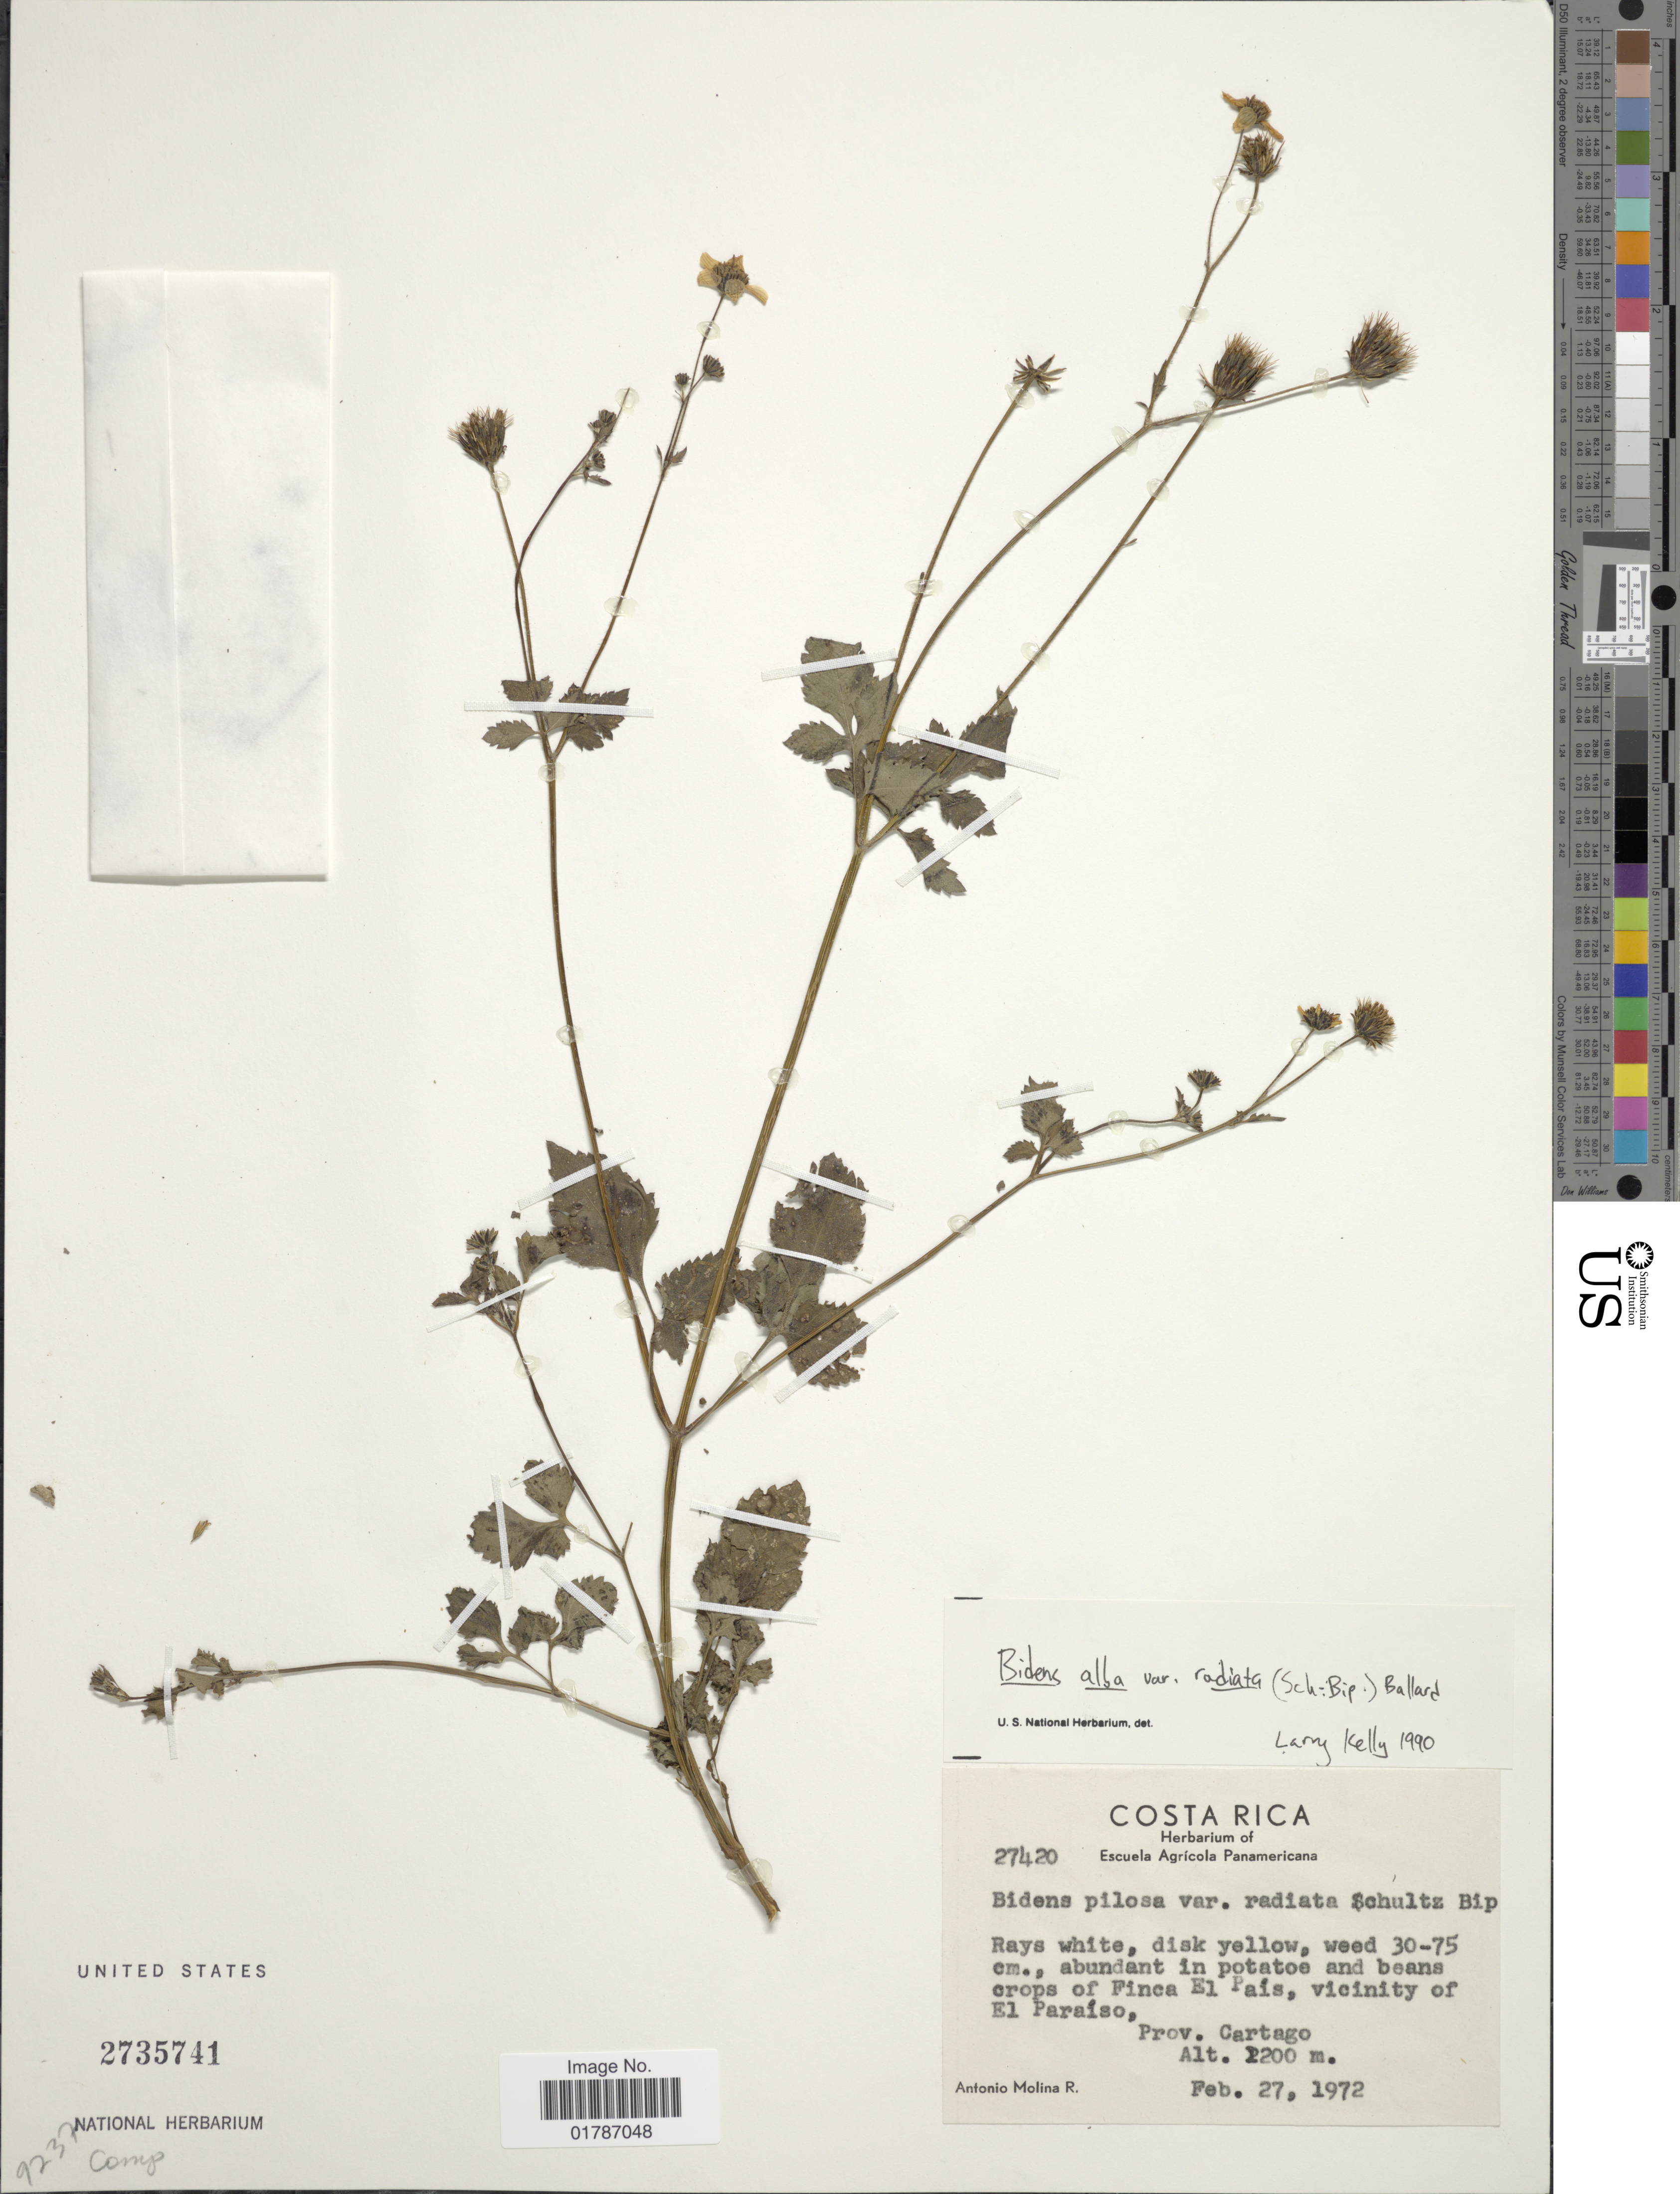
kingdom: Plantae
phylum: Tracheophyta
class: Magnoliopsida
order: Asterales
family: Asteraceae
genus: Bidens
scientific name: Bidens alba var. radiata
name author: (Sch. Bip.) R.E. Ballard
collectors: A. Molina R.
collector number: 27420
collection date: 1972-02-27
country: Costa Rica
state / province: Cartago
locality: Abundant on potatoe and beans crops of Finca El Pais, vicinity of El Paraiso, Prov. Cartago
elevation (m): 1200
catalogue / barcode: US 2735741